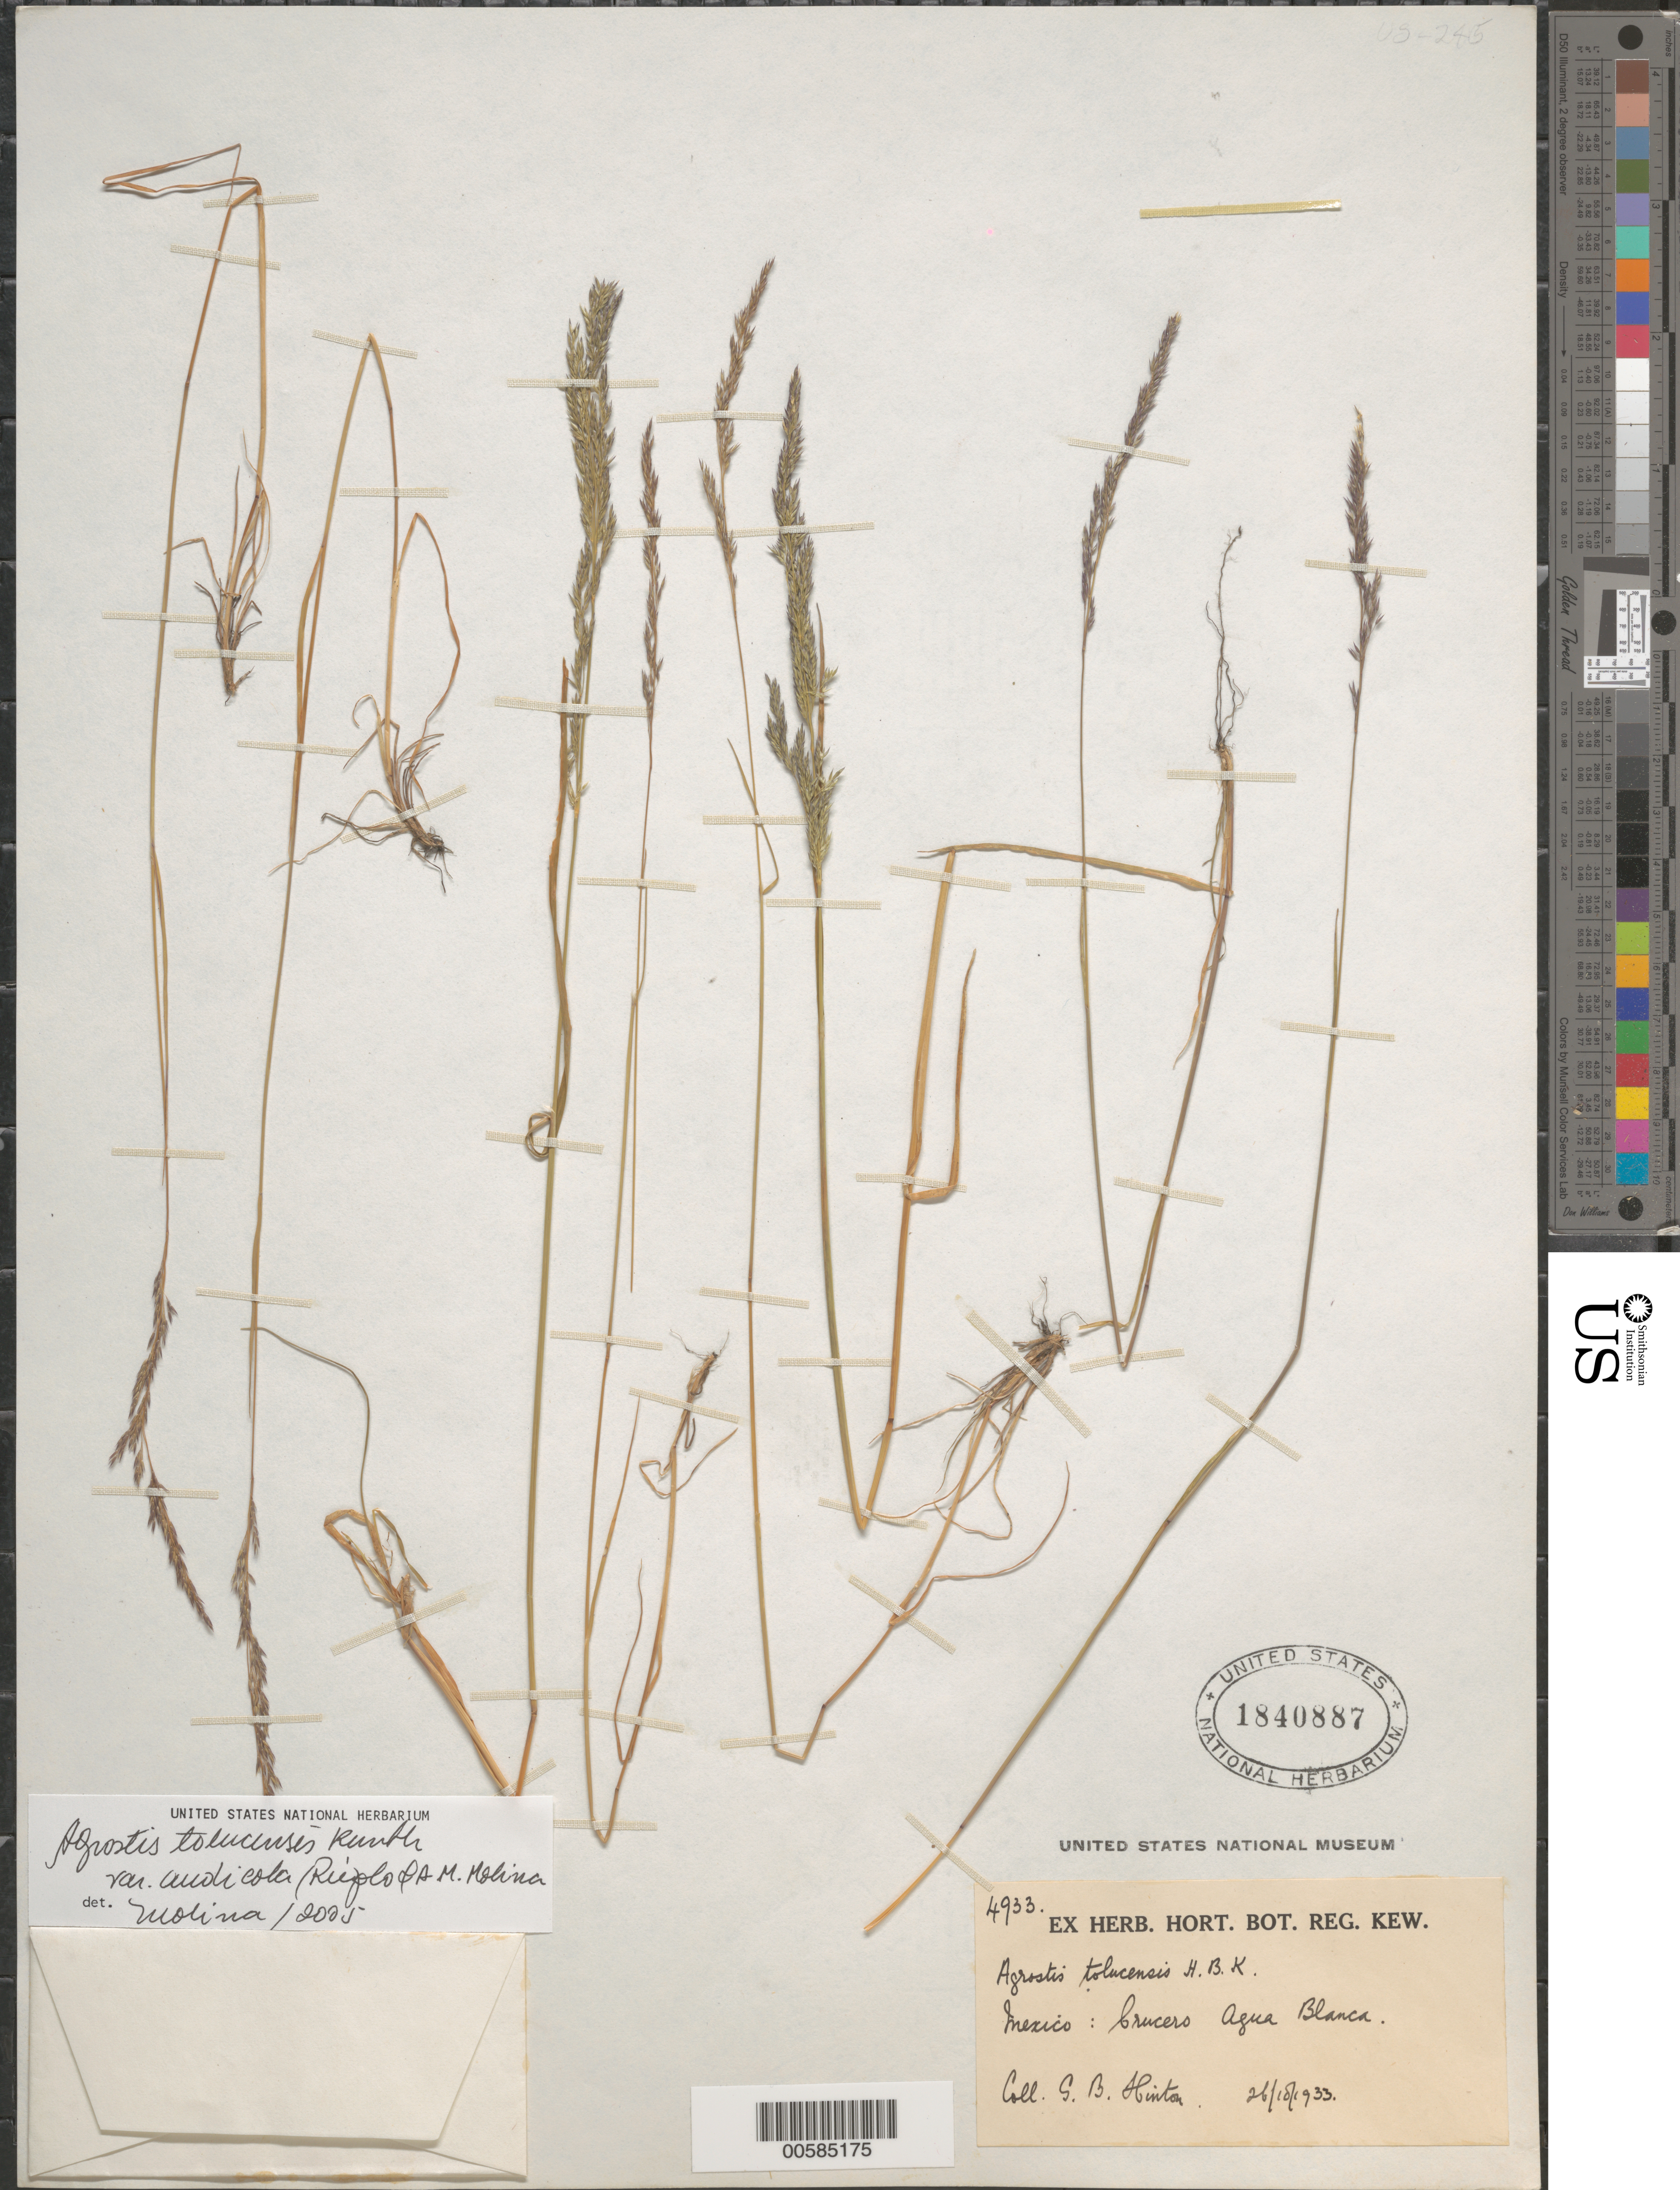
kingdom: Plantae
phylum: Tracheophyta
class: Liliopsida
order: Poales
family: Poaceae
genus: Agrostis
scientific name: Agrostis tolucensis Kunth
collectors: G. B. Hinton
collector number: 4933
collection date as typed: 26 Oct 1933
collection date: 1933-10-26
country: Mexico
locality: Crucero Agua Blanca.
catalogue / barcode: US 1840887